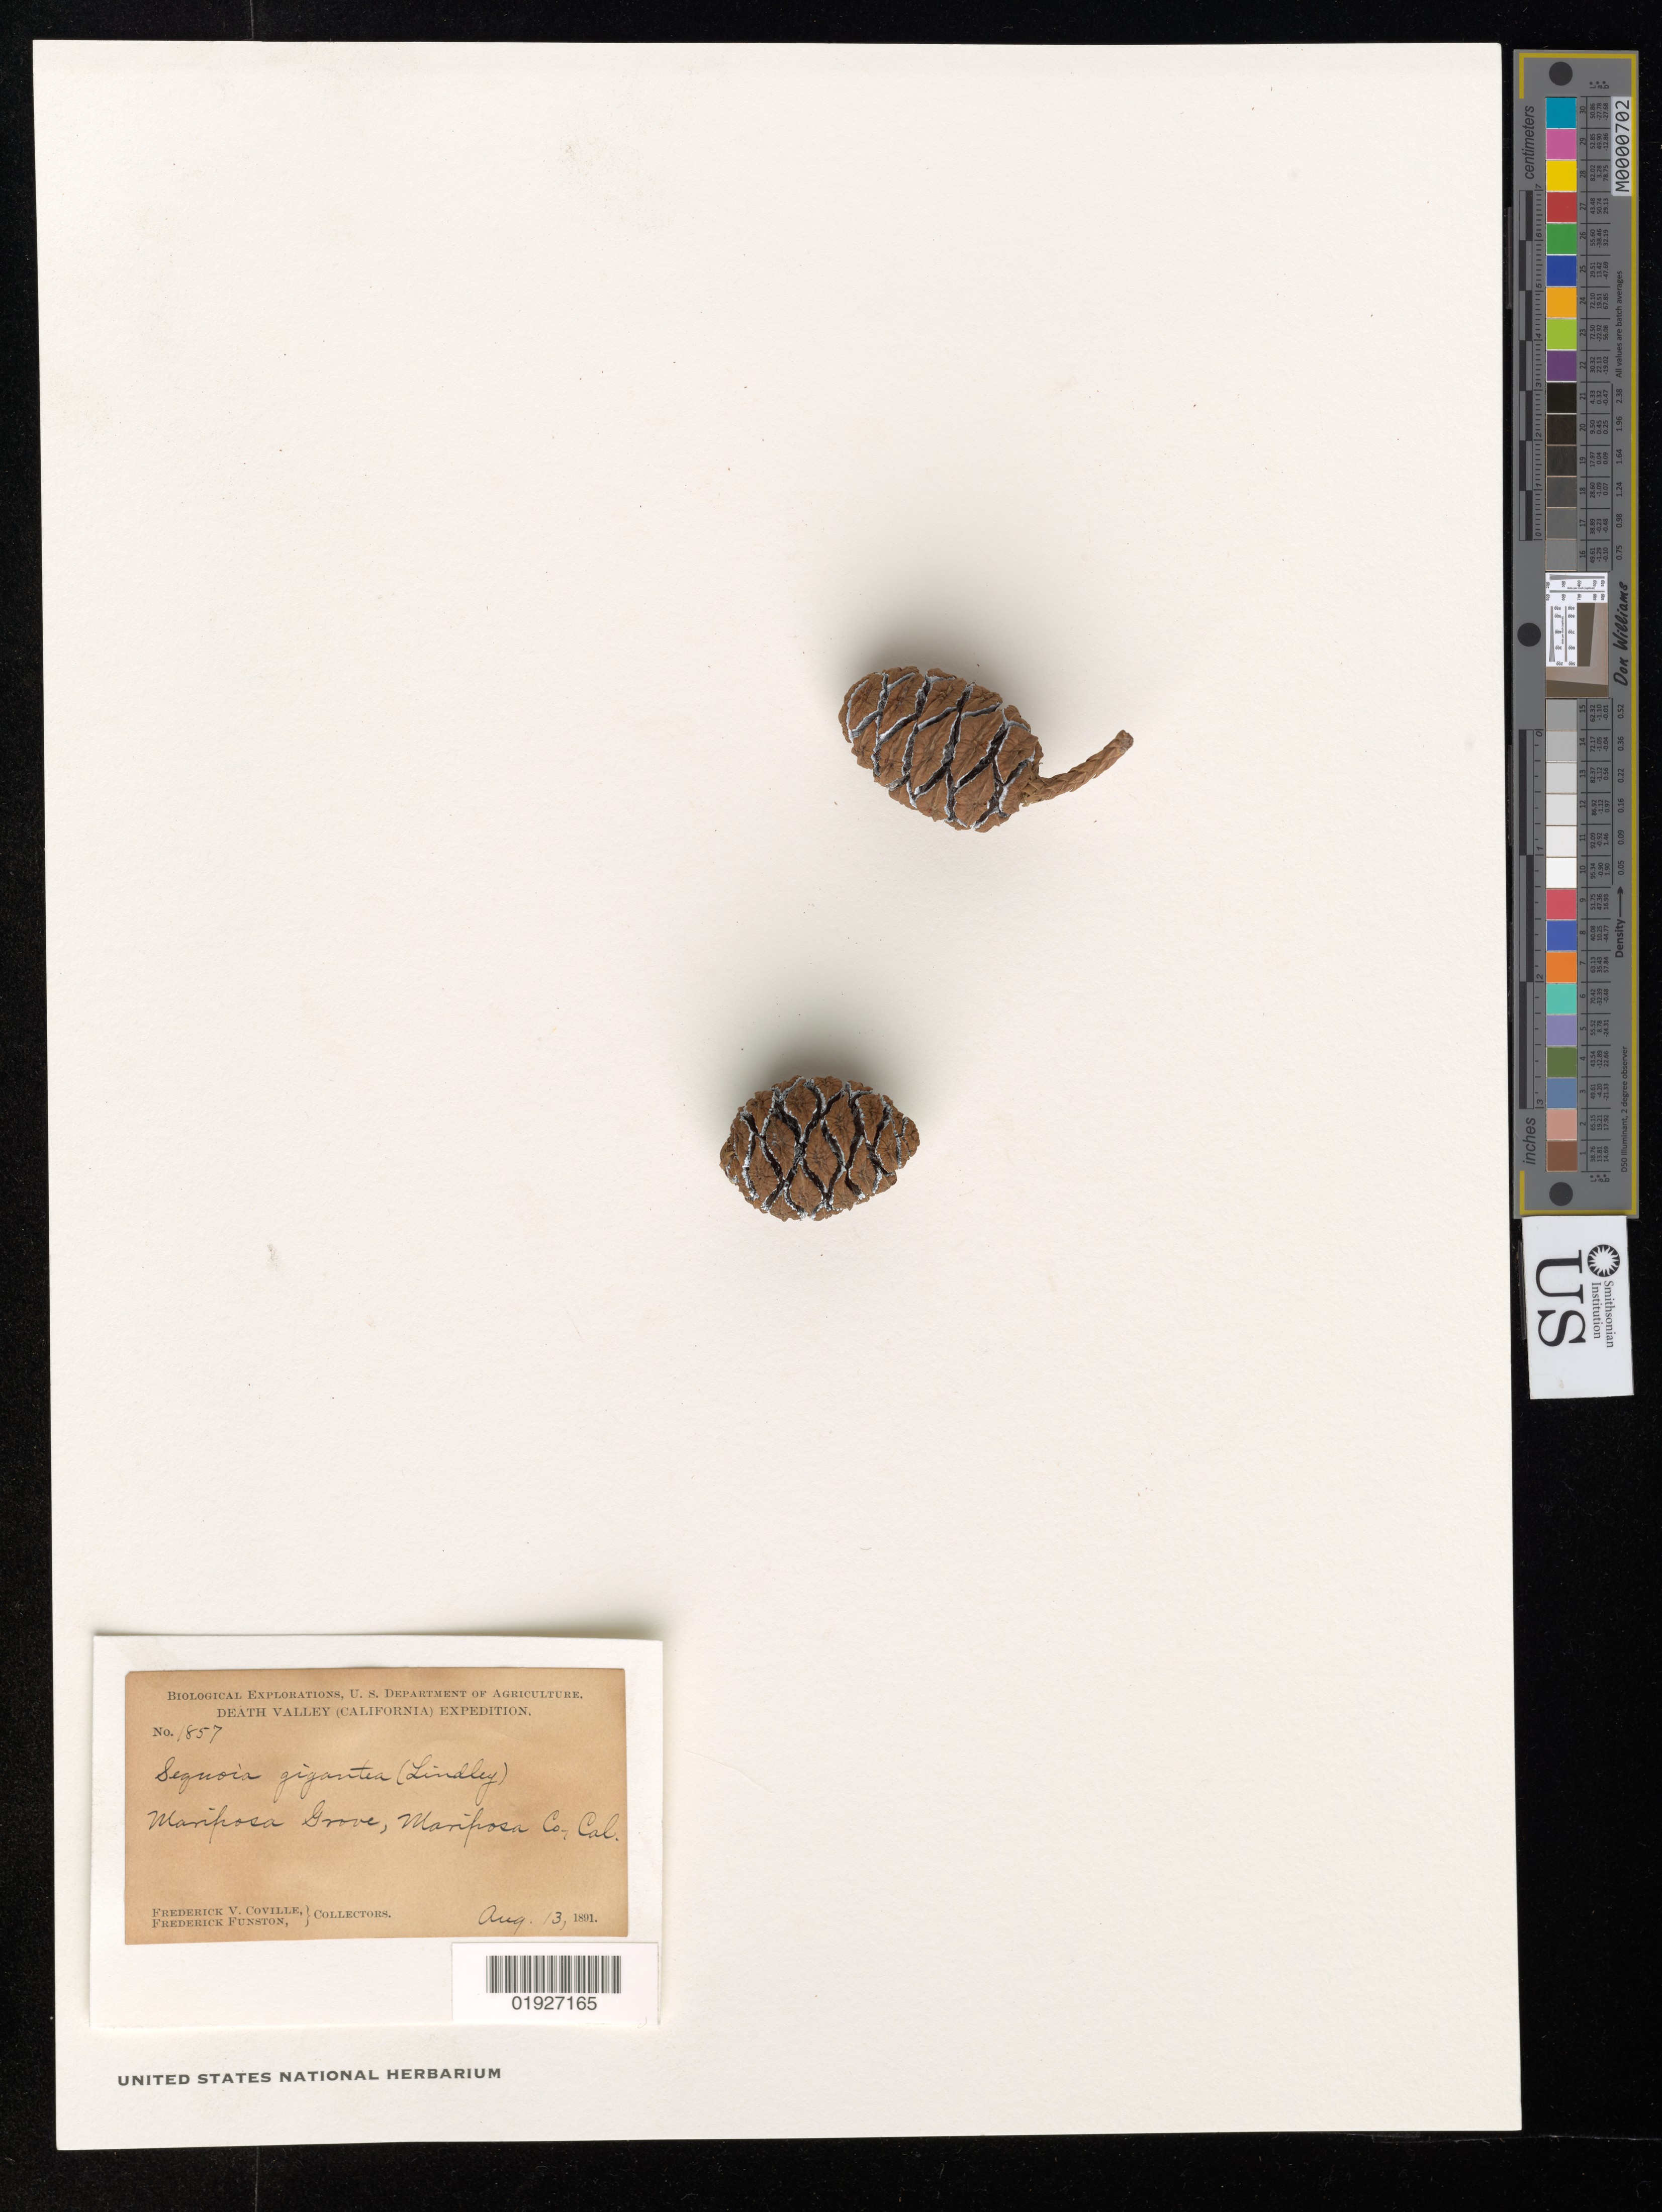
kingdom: Plantae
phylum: Tracheophyta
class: Pinopsida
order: Pinales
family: Cupressaceae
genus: Sequoia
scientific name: Sequoia gigantea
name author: (Lindl.) Decne.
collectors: F. V. Coville & F. Funston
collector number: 1857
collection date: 1891-08-13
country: United States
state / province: California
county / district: Mariposa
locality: Mariposa Grove.